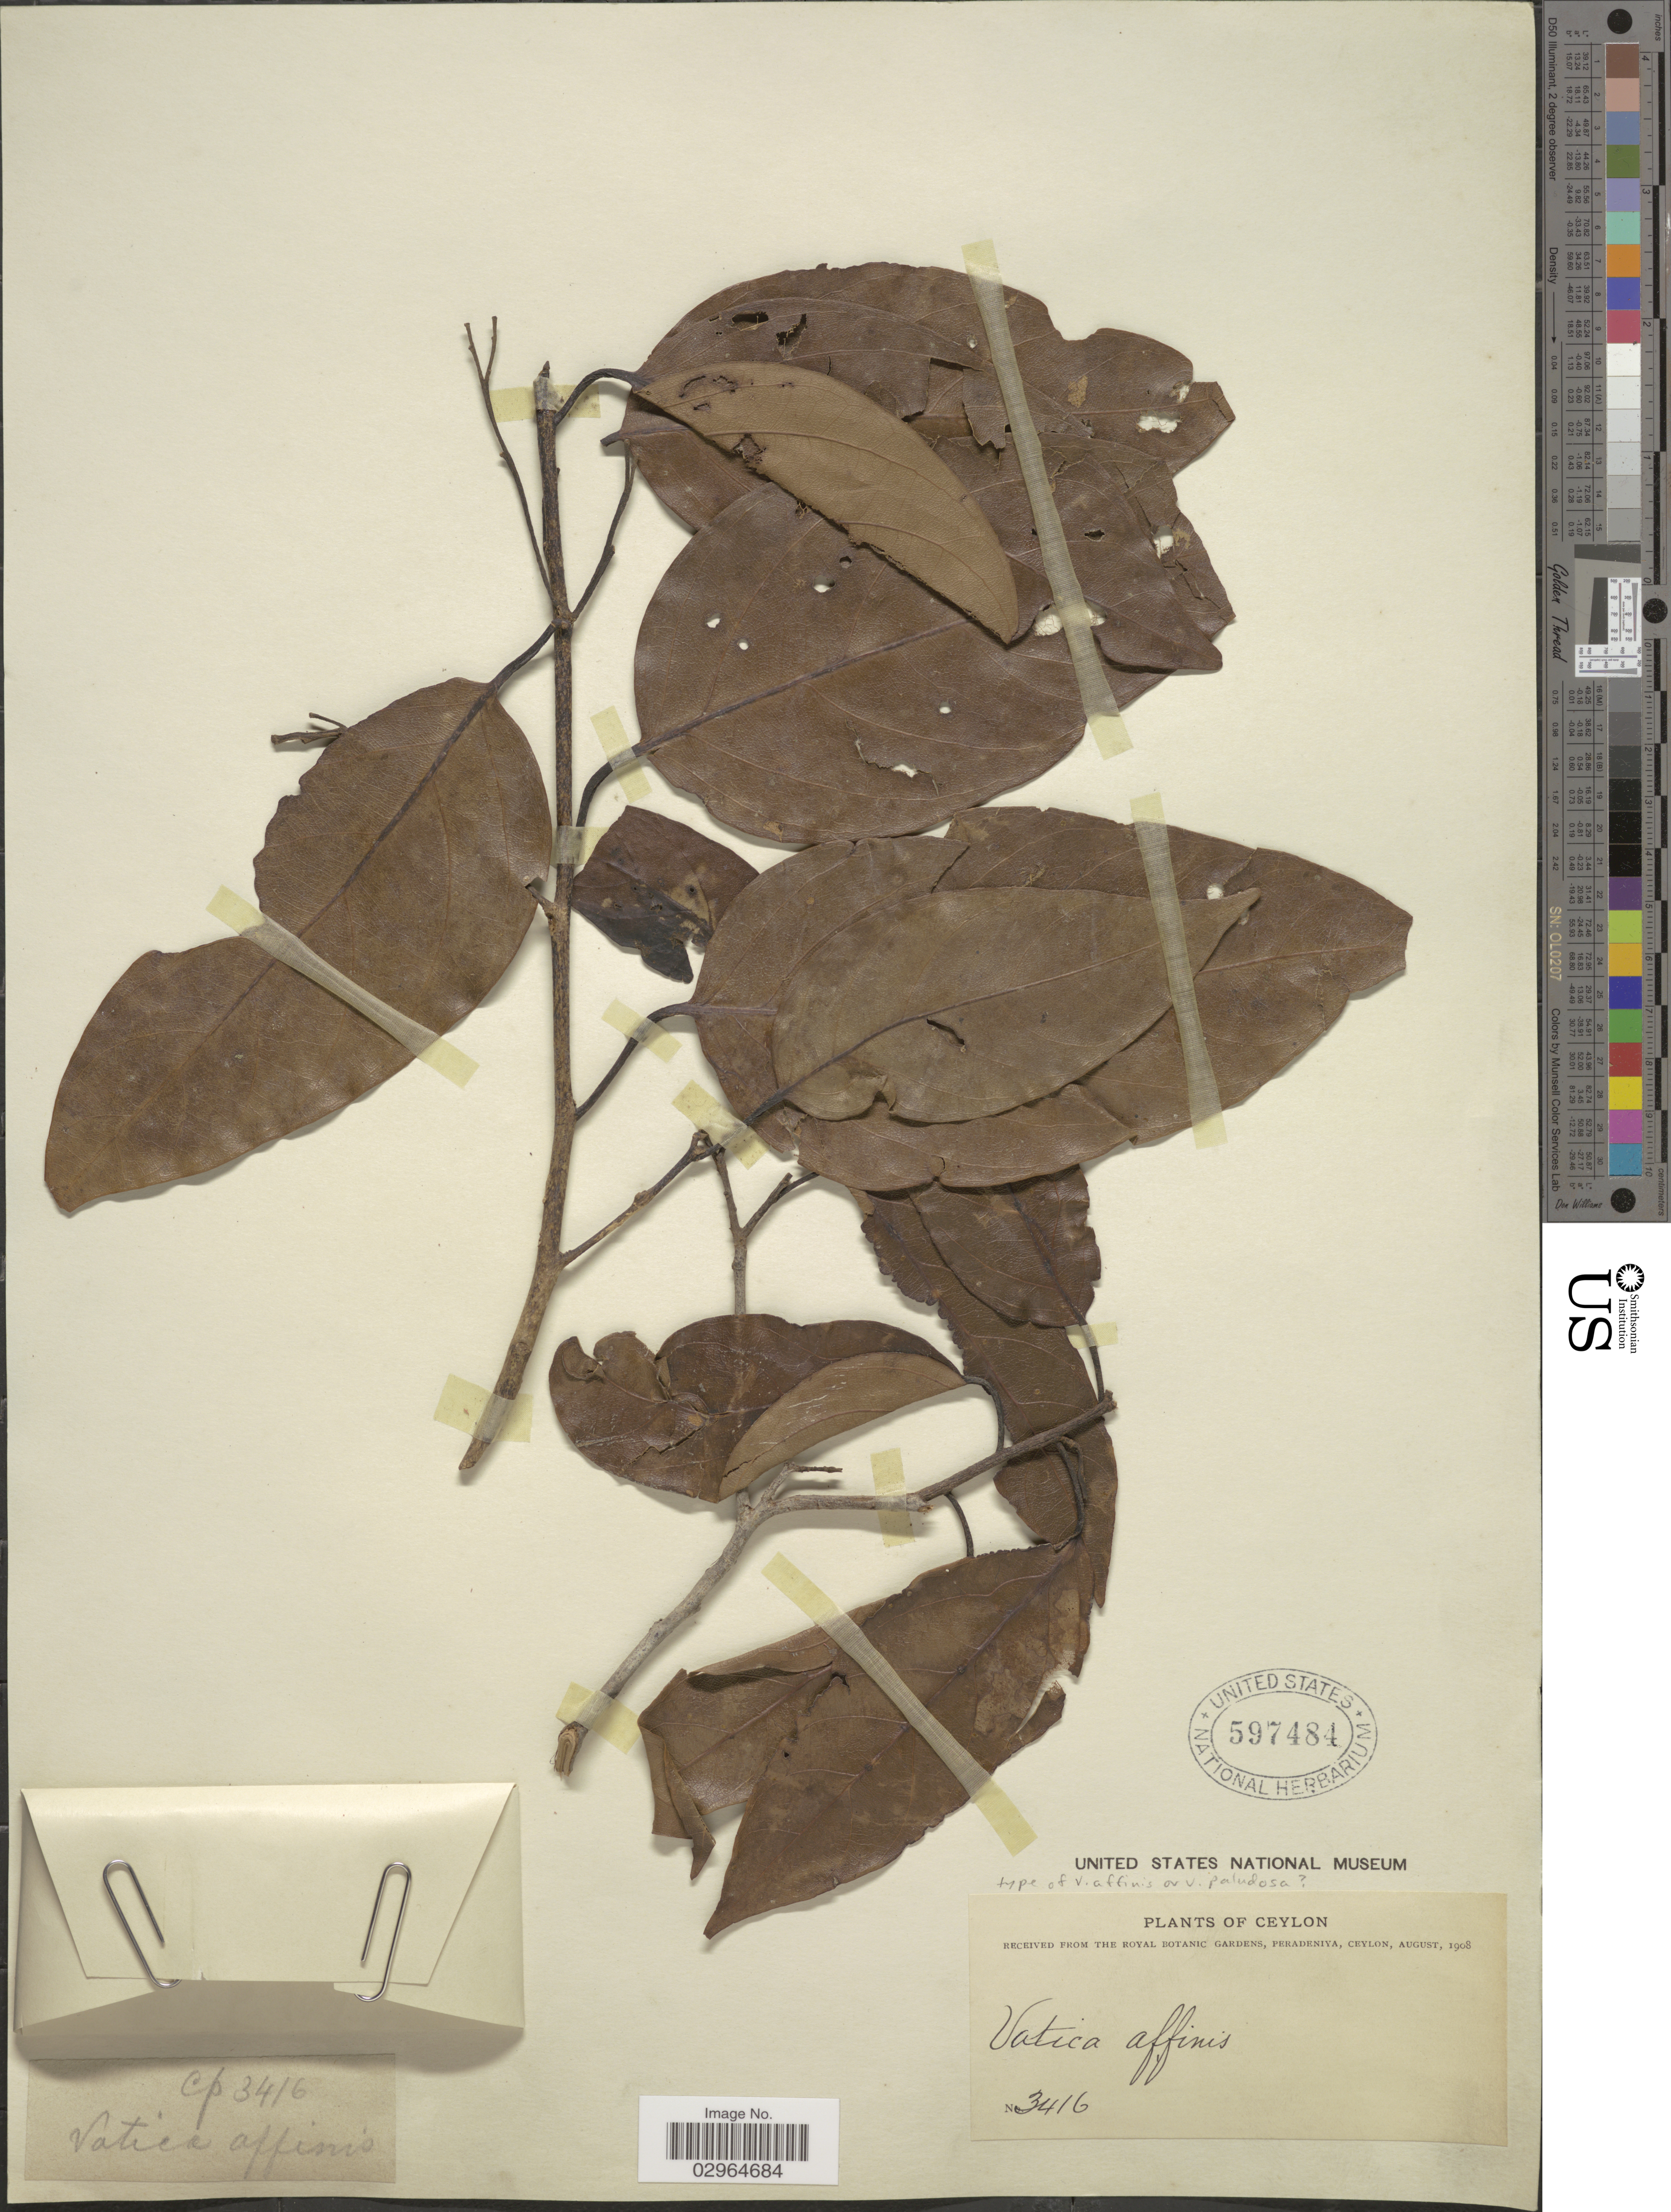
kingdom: Plantae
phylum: Tracheophyta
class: Magnoliopsida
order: Malvales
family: Dipterocarpaceae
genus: Vatica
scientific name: Vatica affinis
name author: Thwaites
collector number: CP3416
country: Sri Lanka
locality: Ceylon.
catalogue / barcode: US 597484